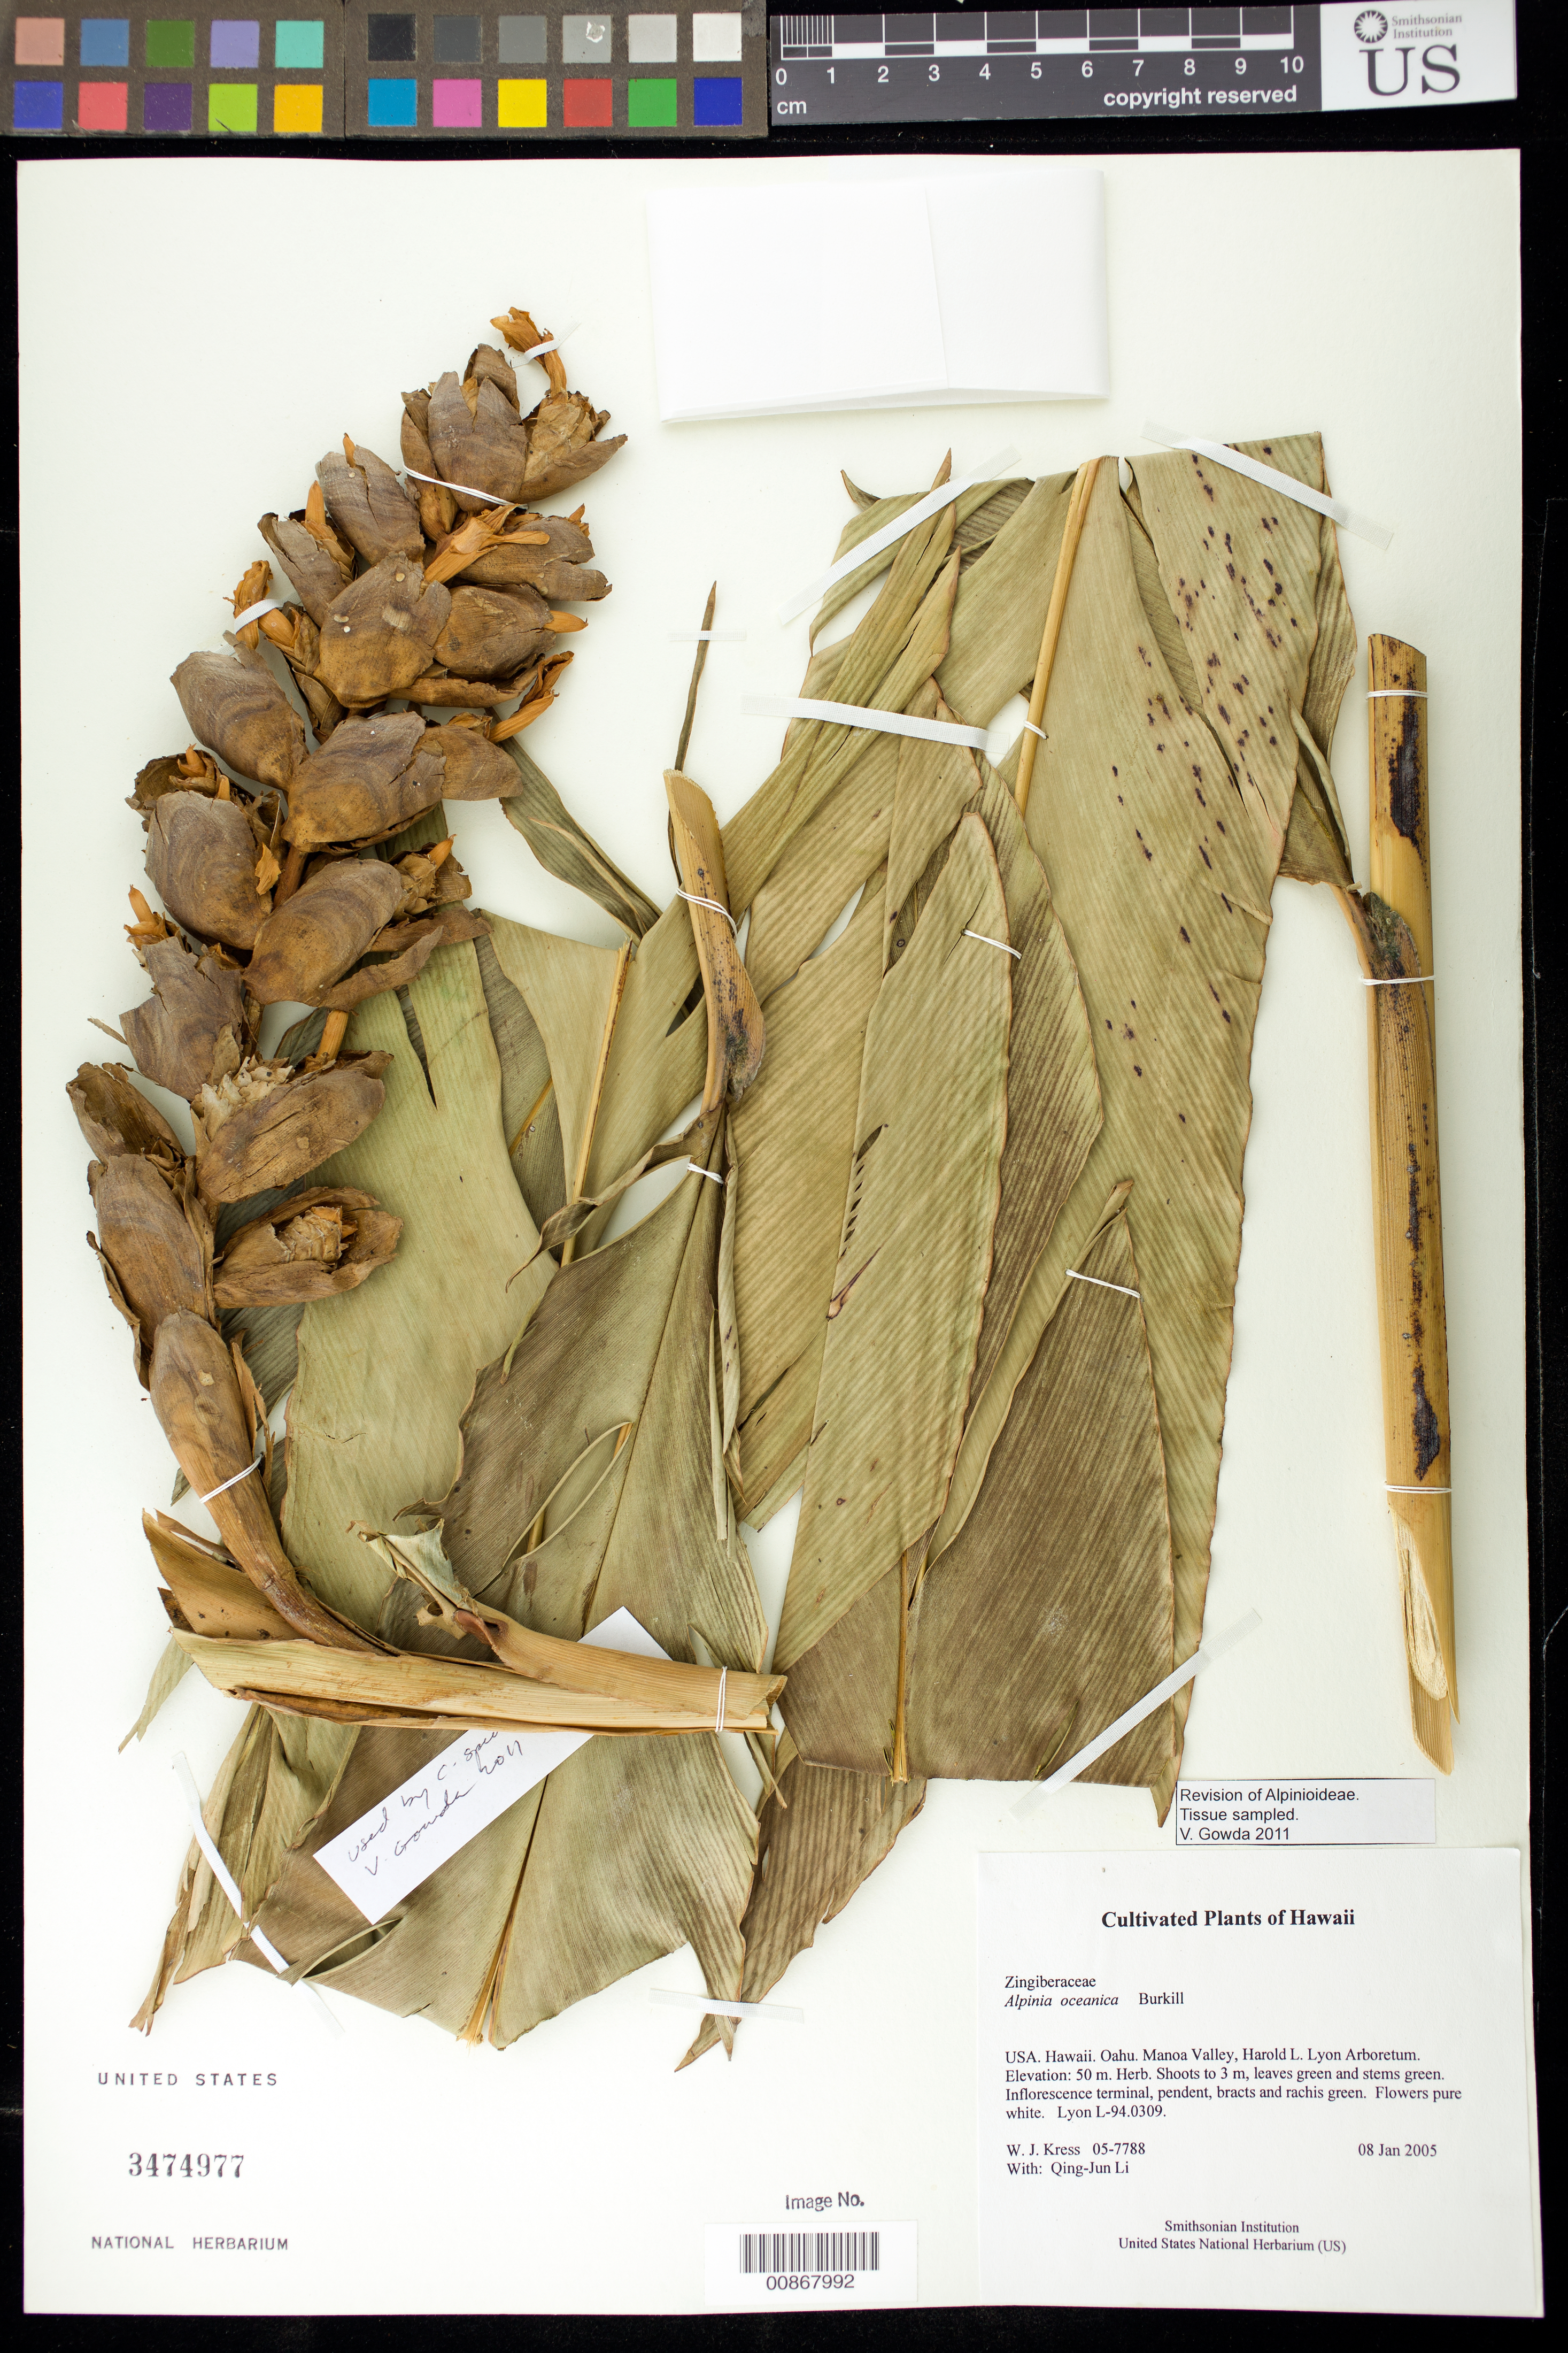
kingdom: Plantae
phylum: Tracheophyta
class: Liliopsida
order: Zingiberales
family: Zingiberaceae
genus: Alpinia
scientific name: Alpinia oceanica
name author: Burkill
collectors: W. J. Kress & Q. J. Li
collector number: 05-7788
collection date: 2005-01-08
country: United States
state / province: Hawaii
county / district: Honolulu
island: Oahu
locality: Manoa Valley, Harold L. Lyon Arboretum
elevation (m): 50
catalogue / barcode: US 3474977